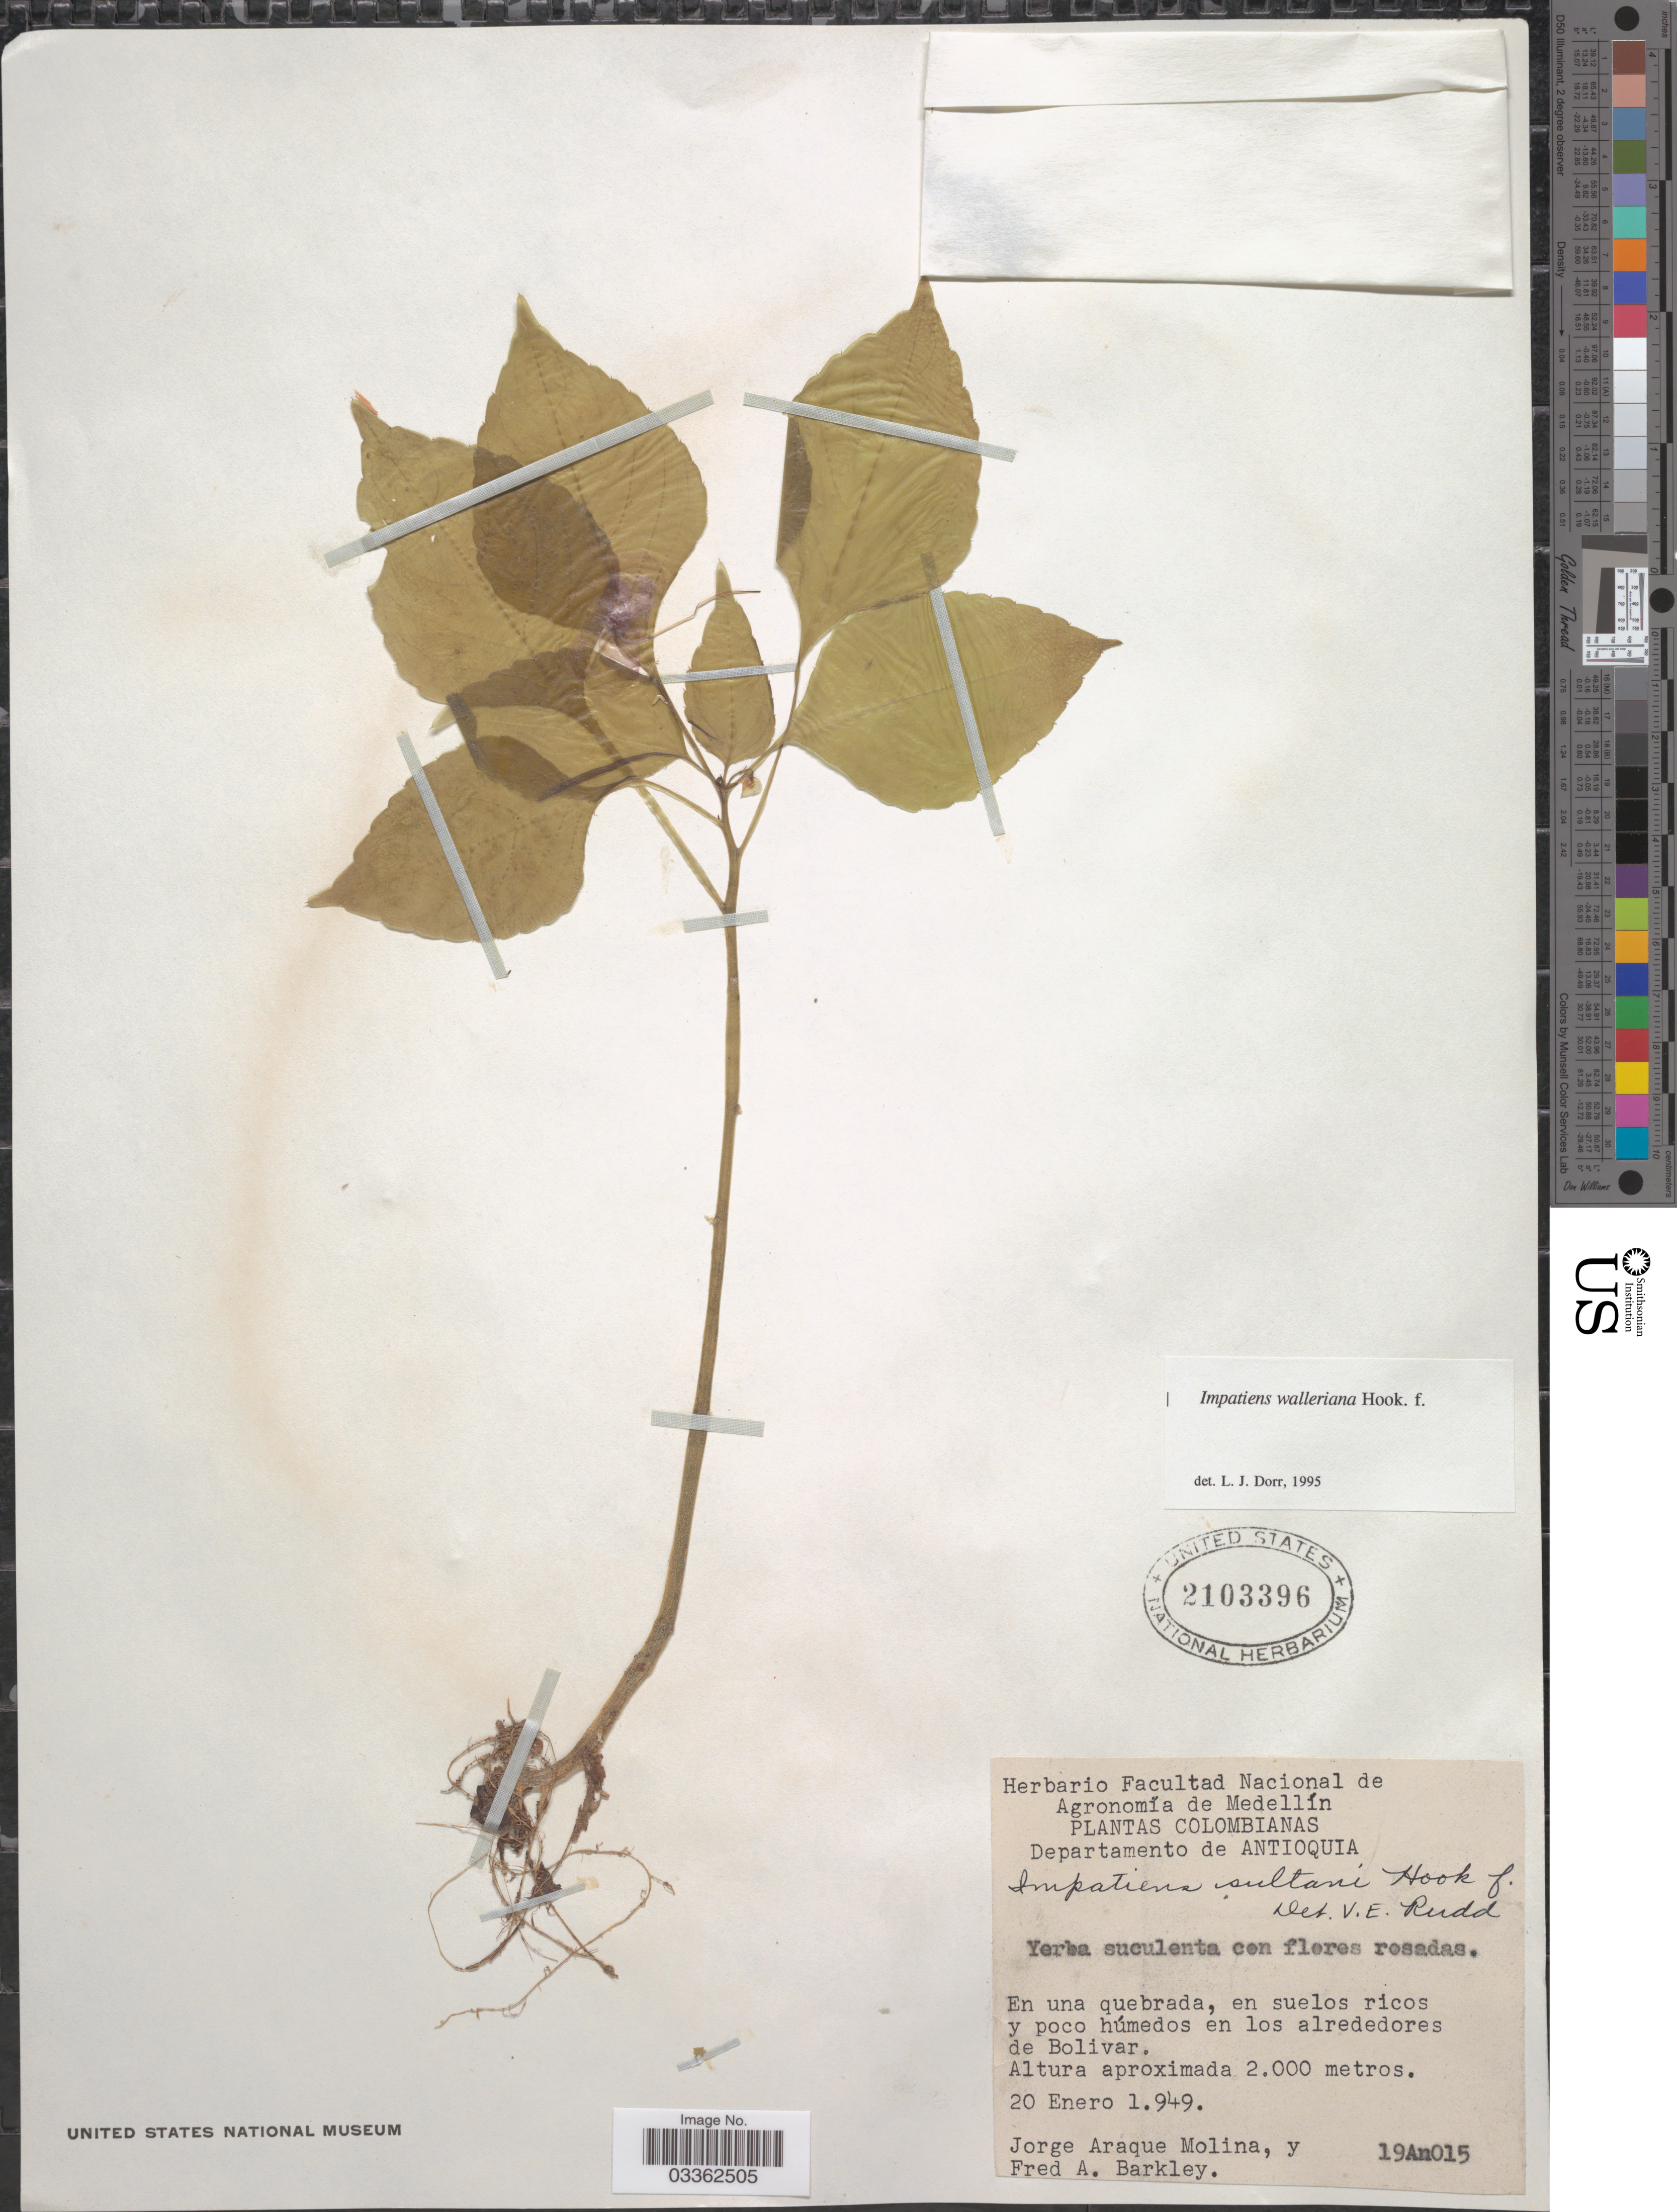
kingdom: Plantae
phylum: Tracheophyta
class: Magnoliopsida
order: Ericales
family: Balsaminaceae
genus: Impatiens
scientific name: Impatiens walleriana 'Super Elfin Red'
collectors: J. A. Molina & F. A. Barkley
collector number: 19An015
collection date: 1949-01-20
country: Colombia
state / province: Antioquia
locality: Departamento de Antioquia. En una quebrada, en suelos ricos y poco húmedos de los alrededores de Bolivar.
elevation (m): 2000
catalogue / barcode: US 2103396